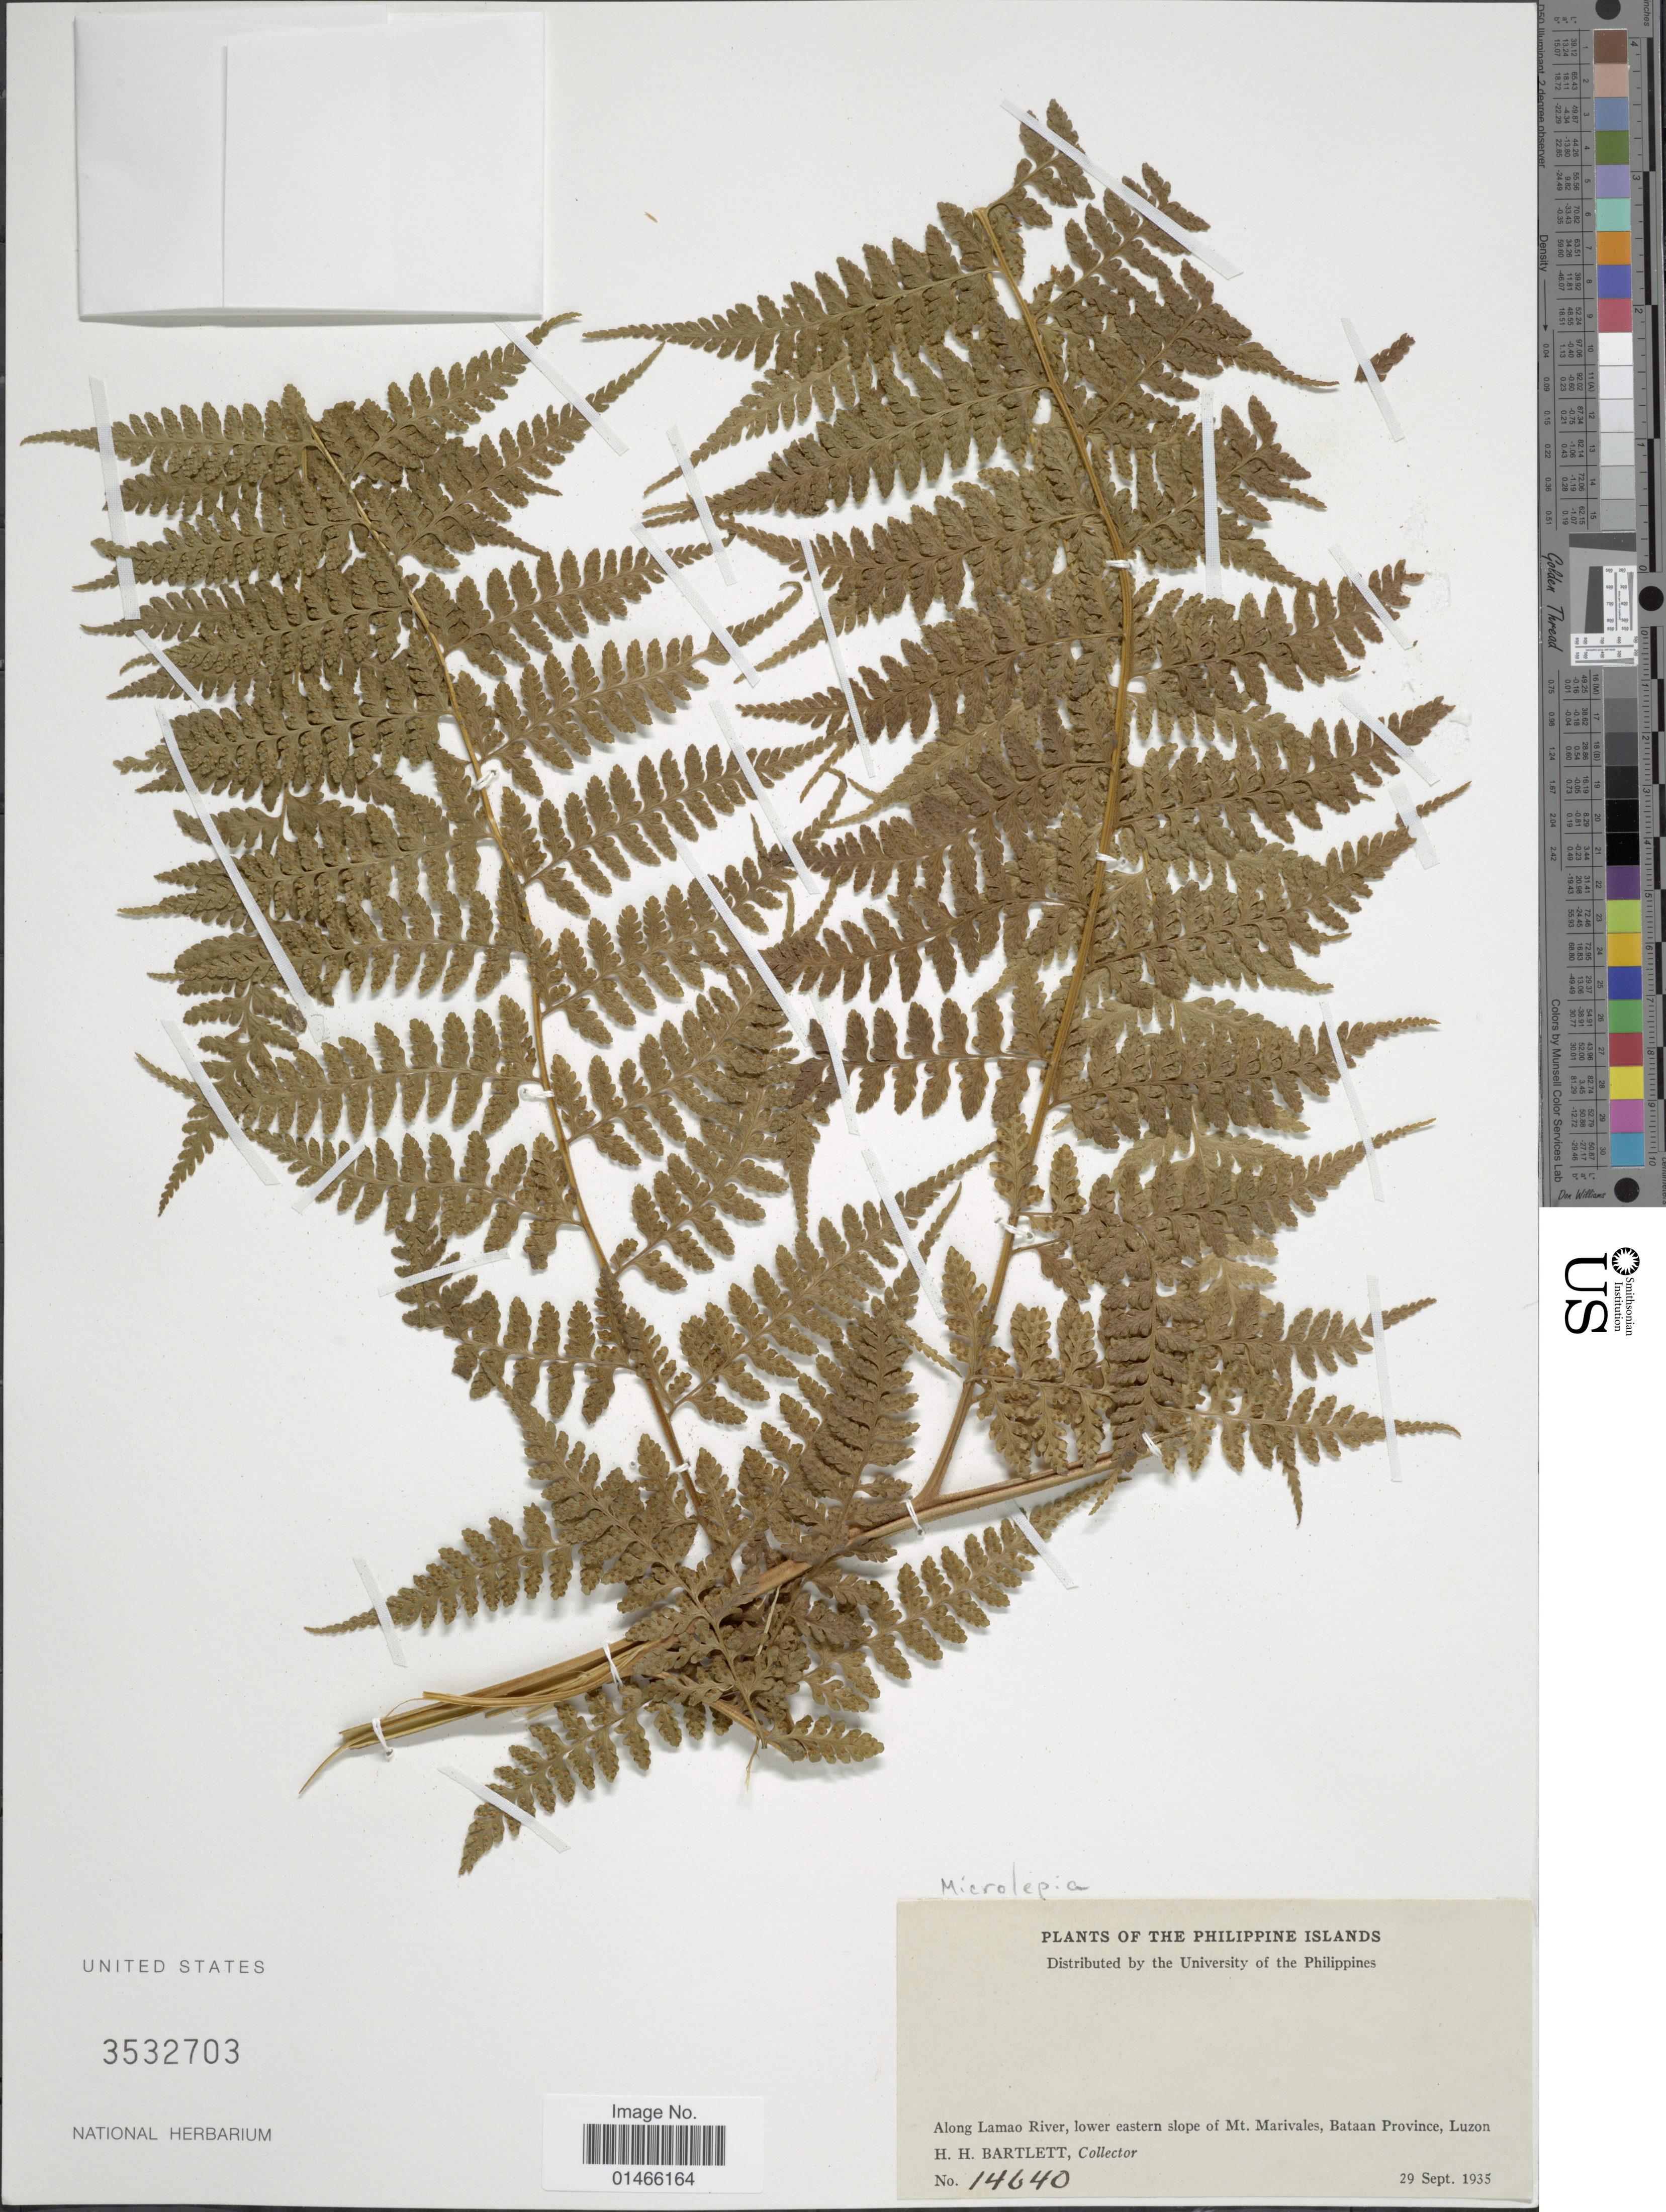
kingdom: Plantae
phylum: Tracheophyta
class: Polypodiopsida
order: Polypodiales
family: Dennstaedtiaceae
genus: Microlepia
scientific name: Microlepia sp.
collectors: H. H. Bartlett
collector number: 14640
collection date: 1935-09-29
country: Philippines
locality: Along Lamao River, lower easteren slope of Mt. Marivales, Bataan Province, Luzon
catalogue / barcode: US 3532703